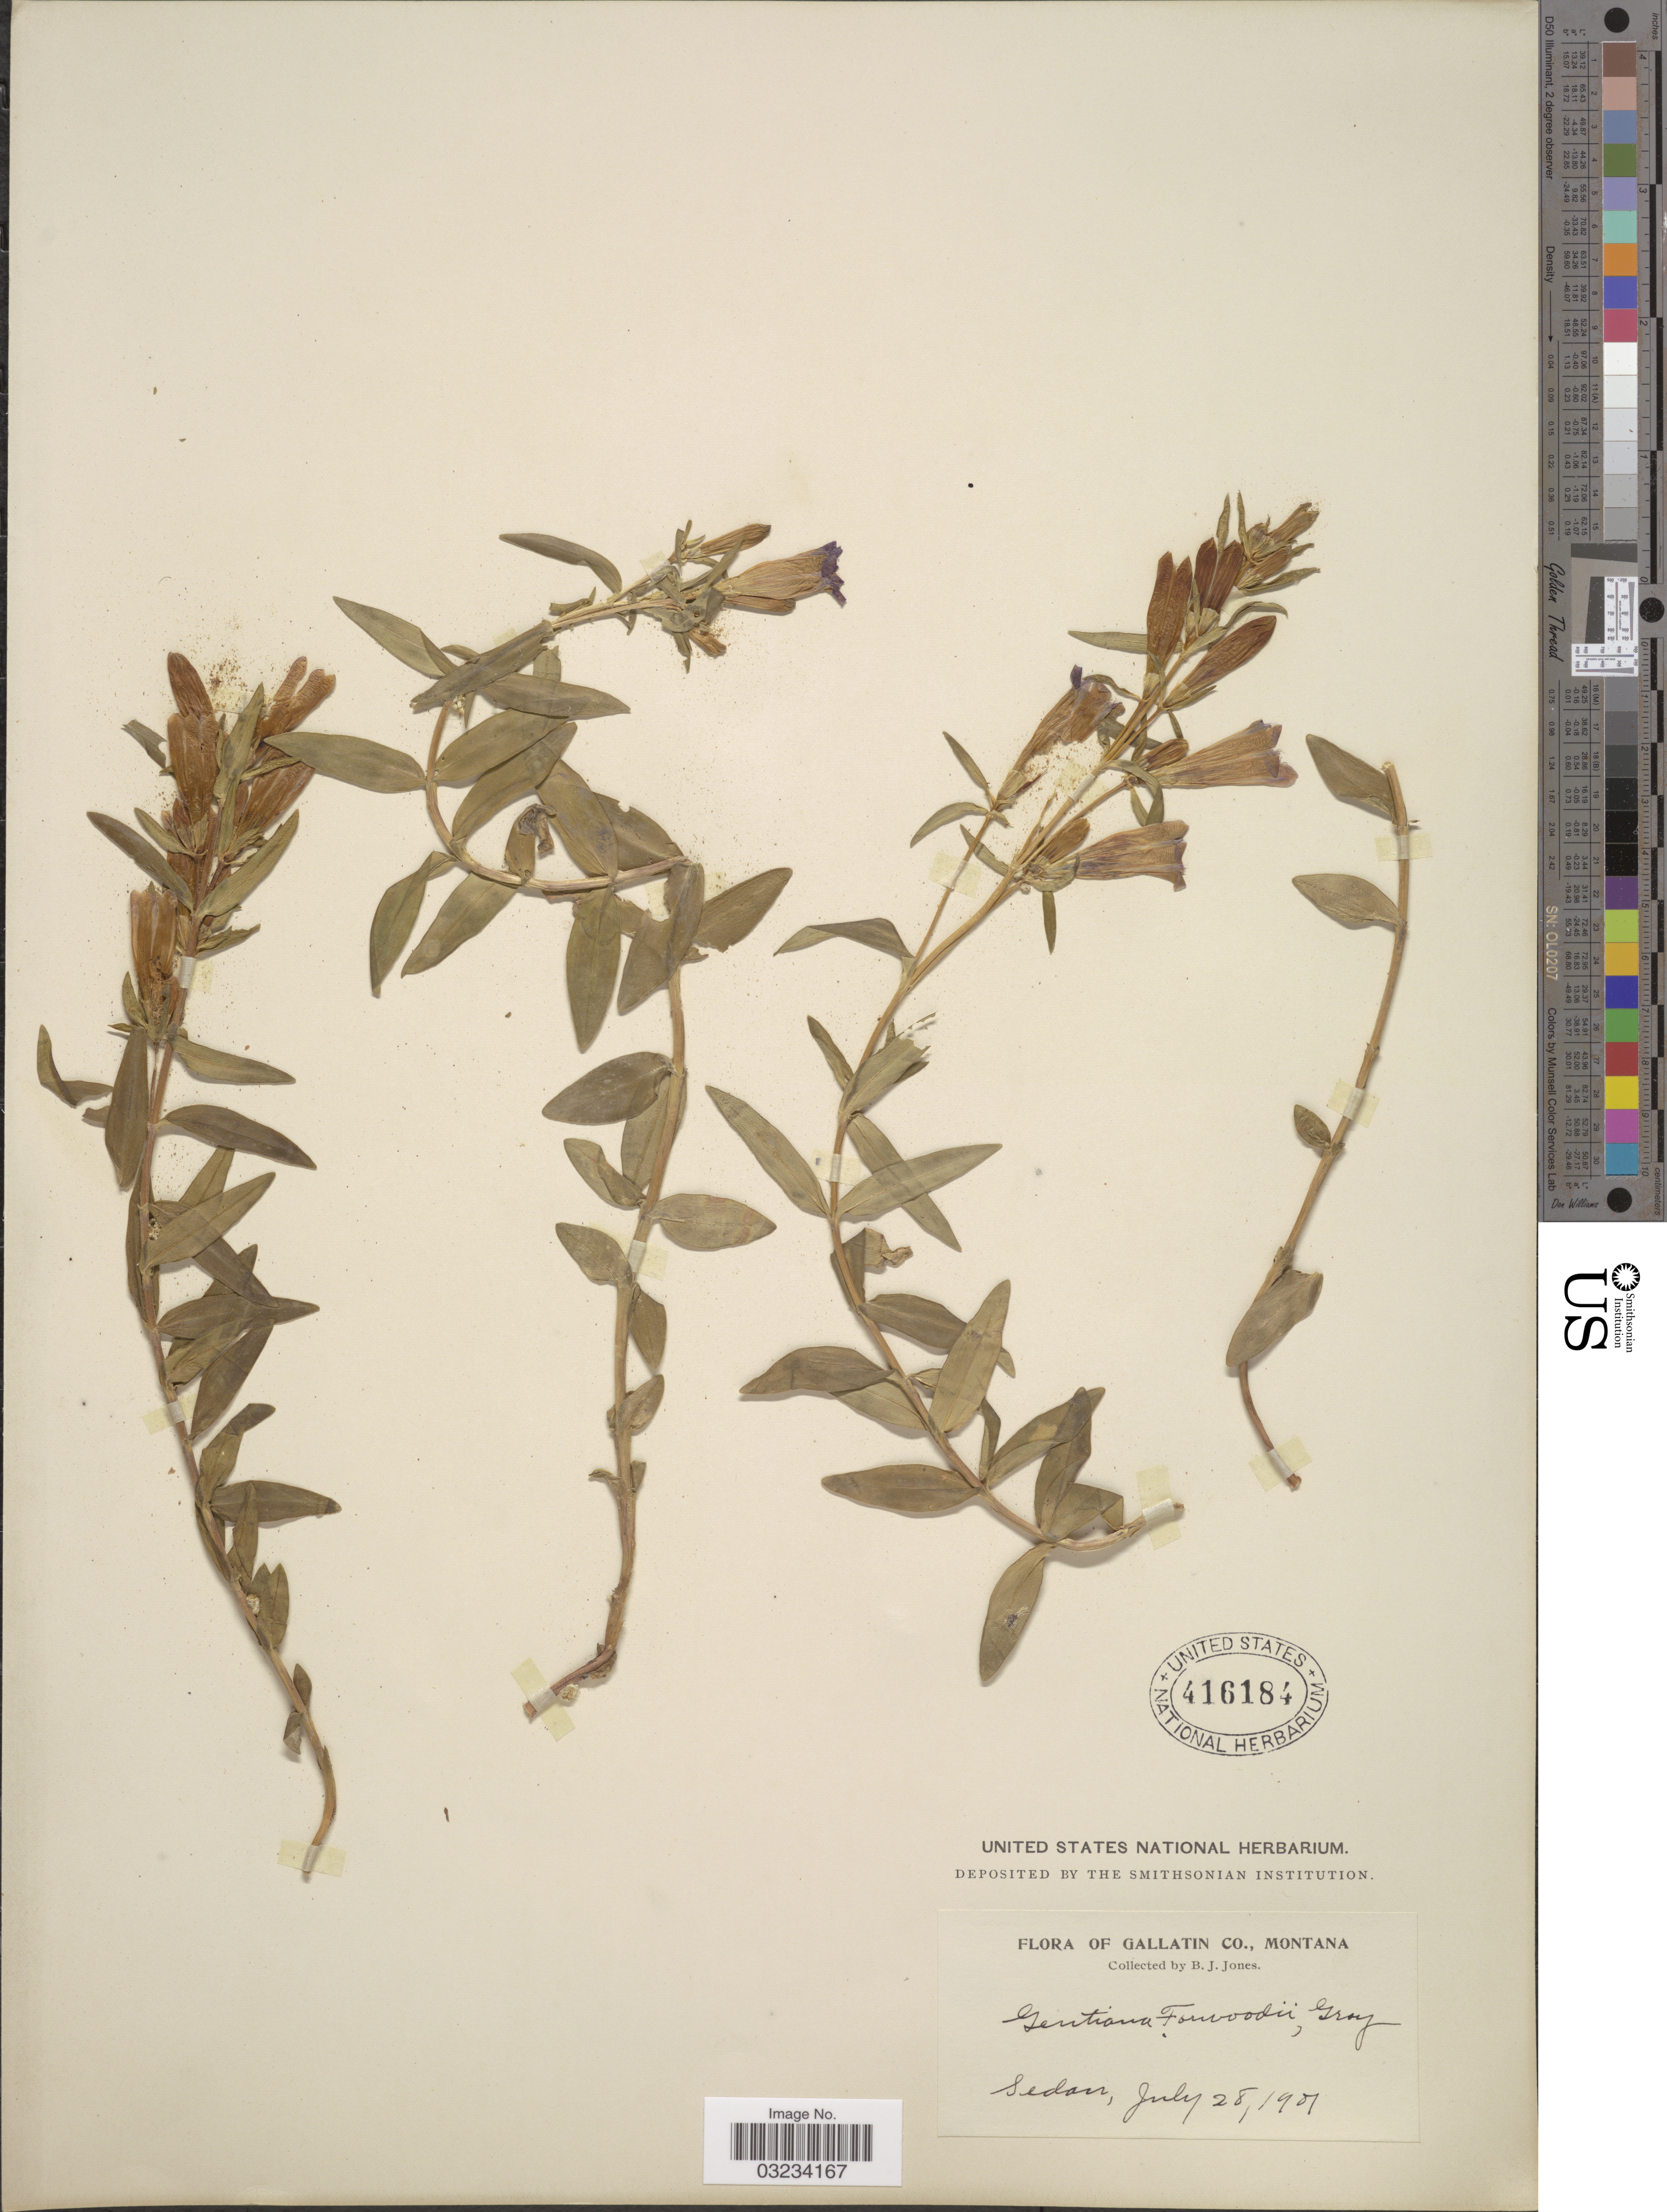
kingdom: Plantae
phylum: Tracheophyta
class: Magnoliopsida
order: Gentianales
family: Gentianaceae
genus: Gentiana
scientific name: Gentiana forwoodii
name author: A. Gray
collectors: B. Jones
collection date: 1901-07-28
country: United States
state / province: Montana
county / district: Gallatin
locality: Sedan.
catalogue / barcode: US 416184